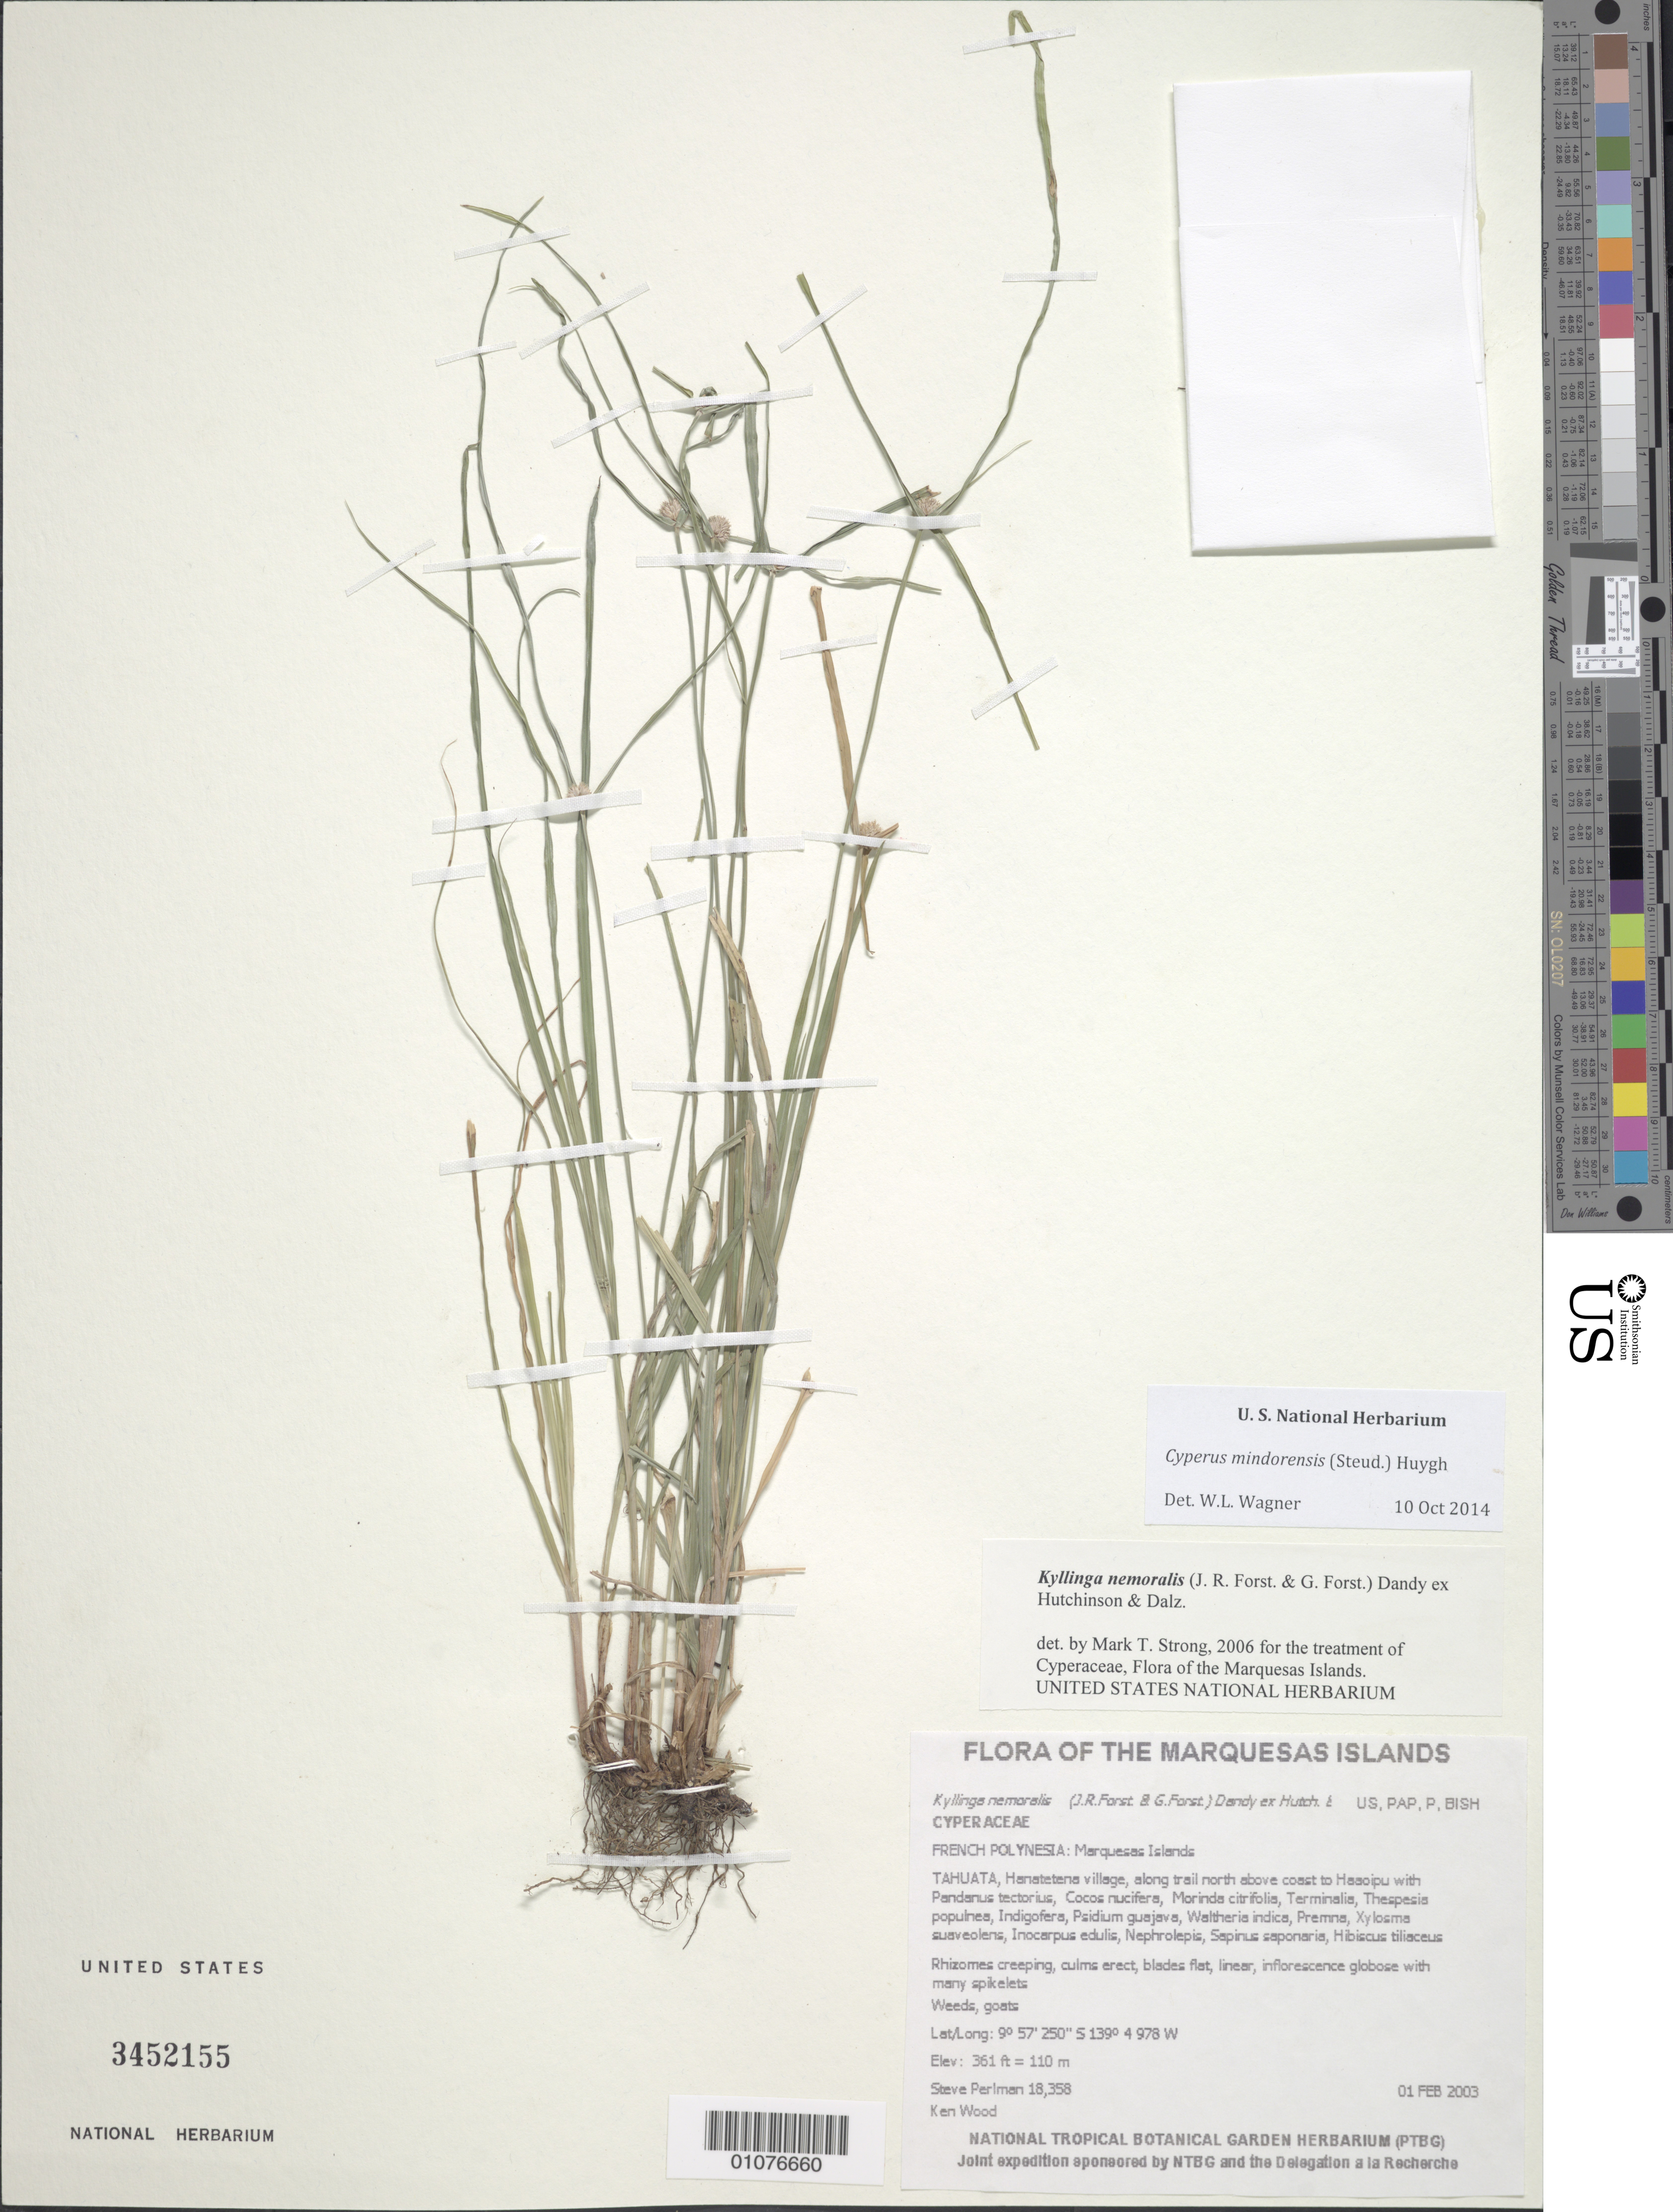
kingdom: Plantae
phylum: Tracheophyta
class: Liliopsida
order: Poales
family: Cyperaceae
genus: Cyperus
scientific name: Cyperus mindorensis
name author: (Steud.) Huygh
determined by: Lorence, David H., (PTBG), National Tropical Botanical Garden (UNITED STATES)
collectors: S. P. Perlman & K. R. Wood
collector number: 18358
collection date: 2003-02-01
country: French Polynesia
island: Tahuata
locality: Hanatetena village, along trail north above coast to Haaoipu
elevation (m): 110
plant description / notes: Weeds, goats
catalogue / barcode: US 3452155